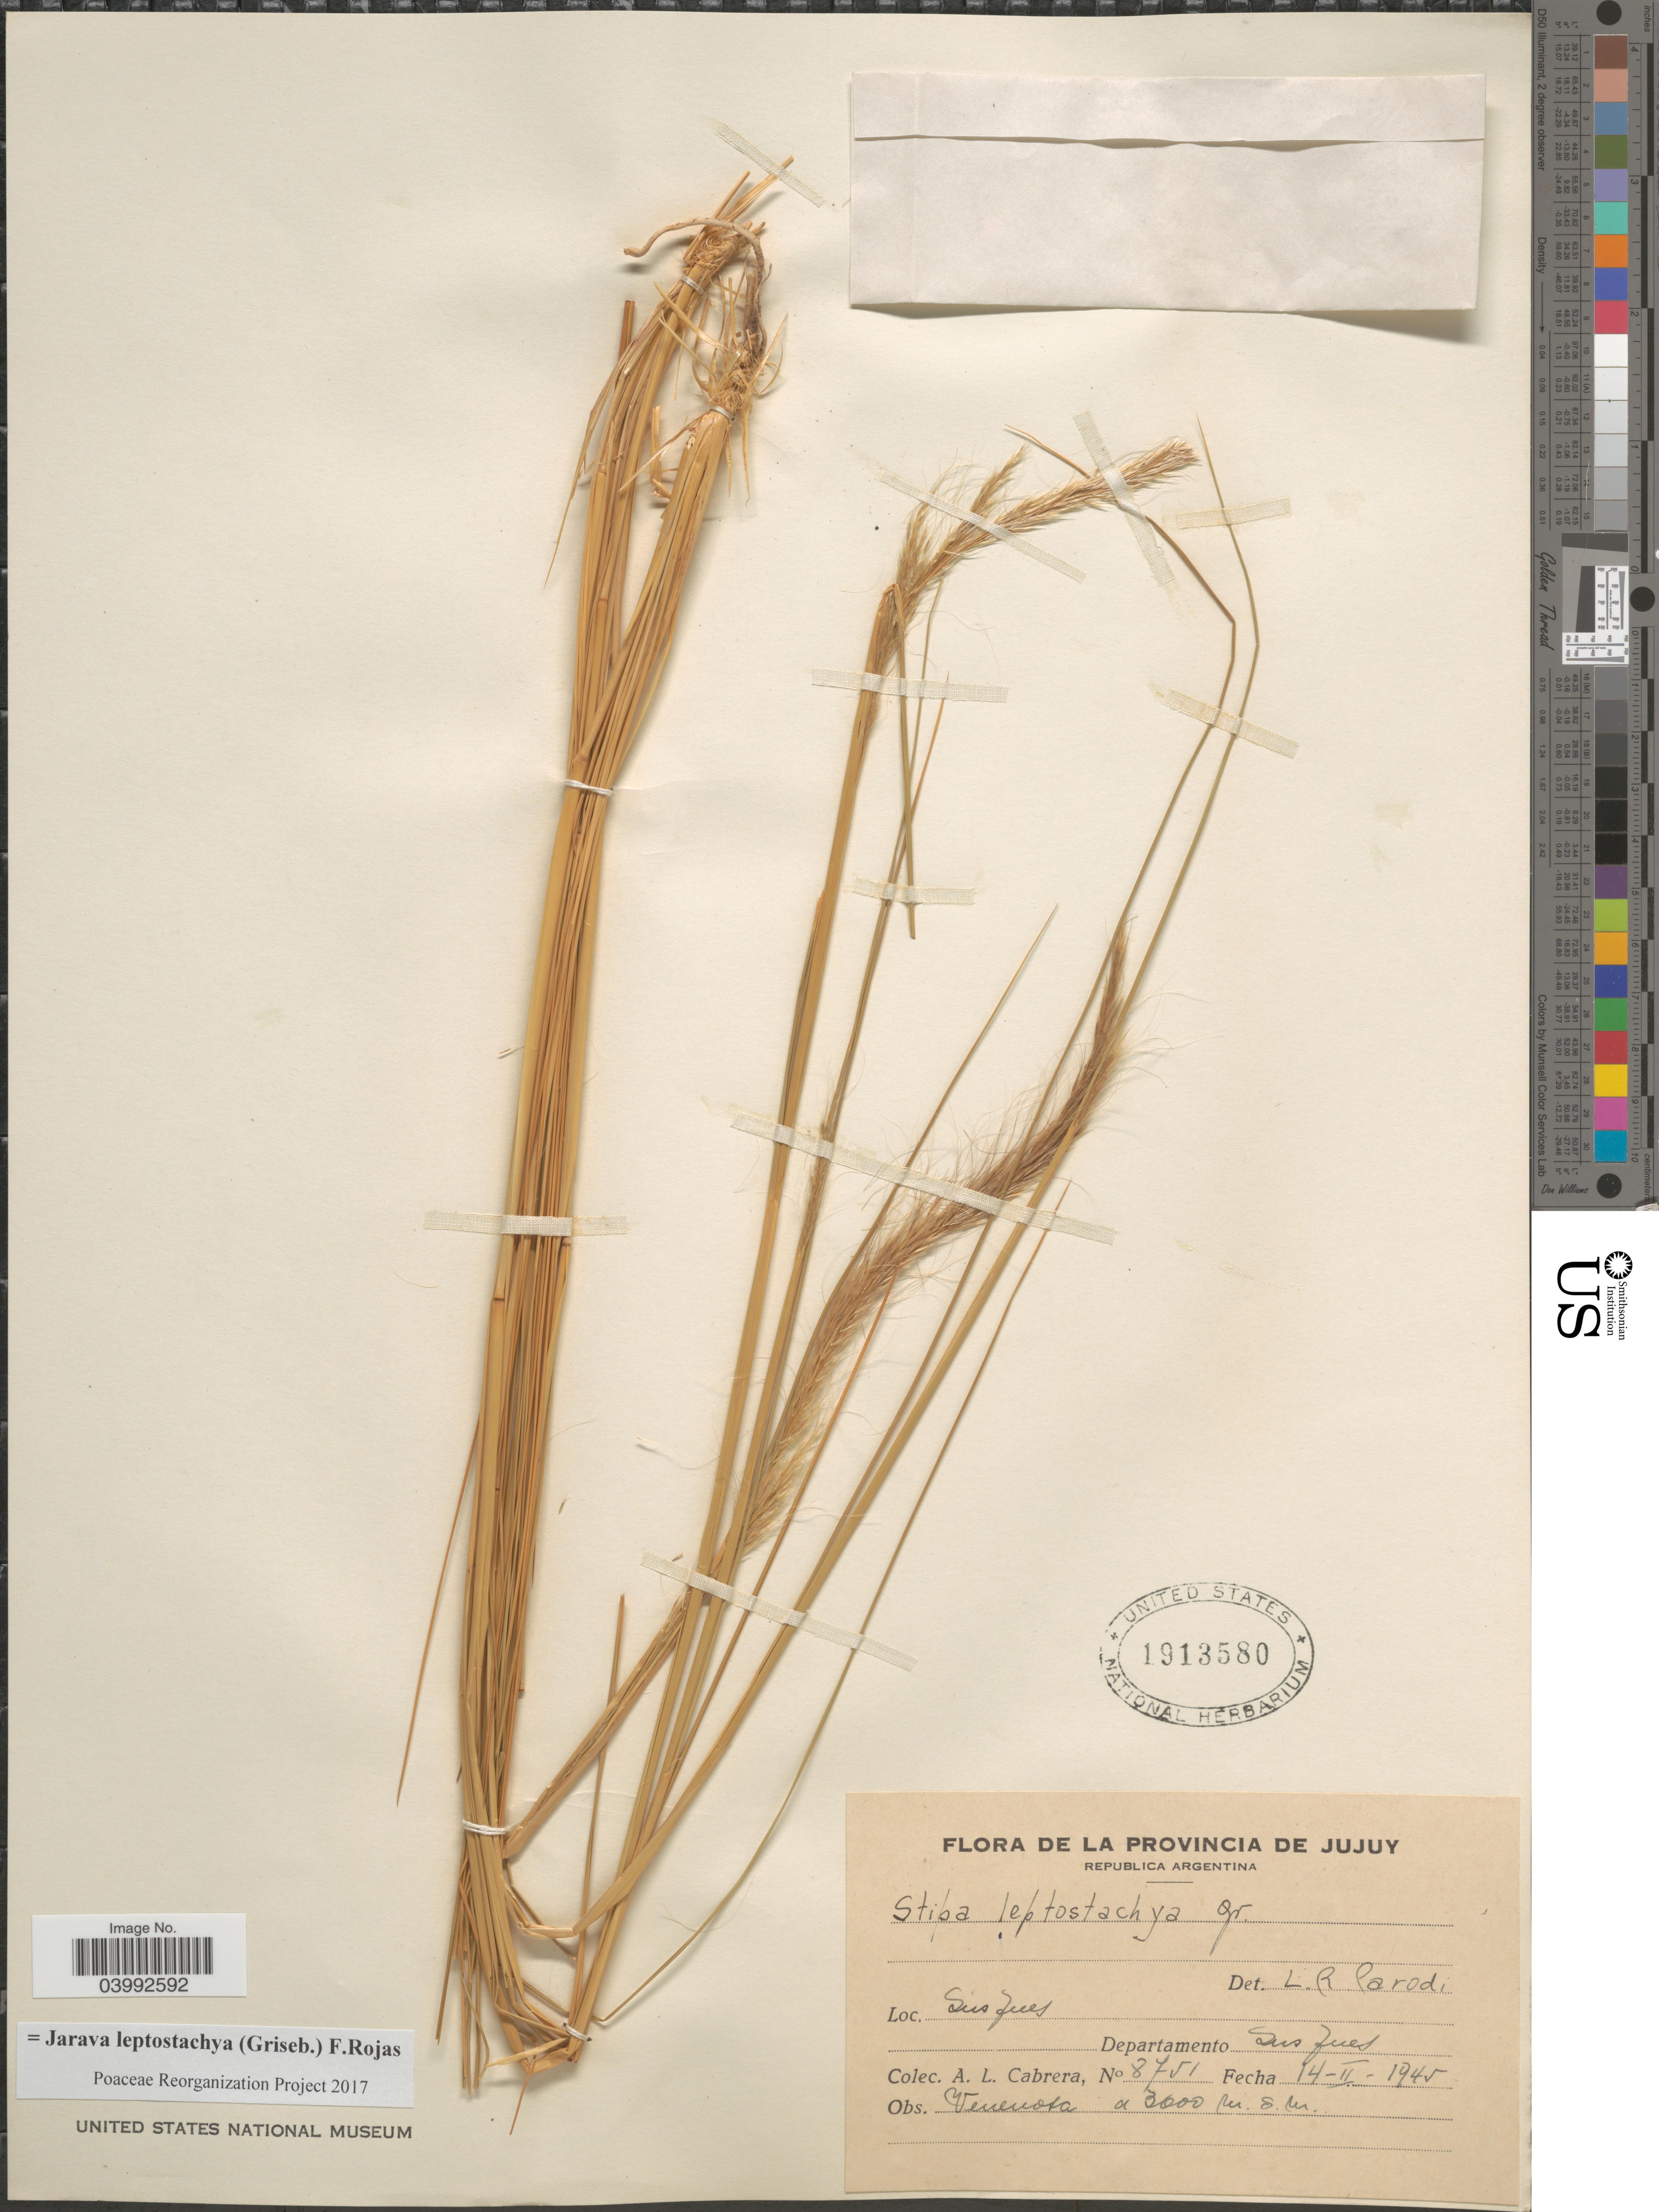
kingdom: Plantae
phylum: Tracheophyta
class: Liliopsida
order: Poales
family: Poaceae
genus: Jarava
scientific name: Jarava leptostachya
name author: (Griseb.) F. Rojas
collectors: A. L. Cabrera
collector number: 8751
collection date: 1945-02-14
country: Argentina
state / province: Jujuy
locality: Sus Fues. Departamento Sus Fues.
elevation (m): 3600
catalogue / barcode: US 1913580